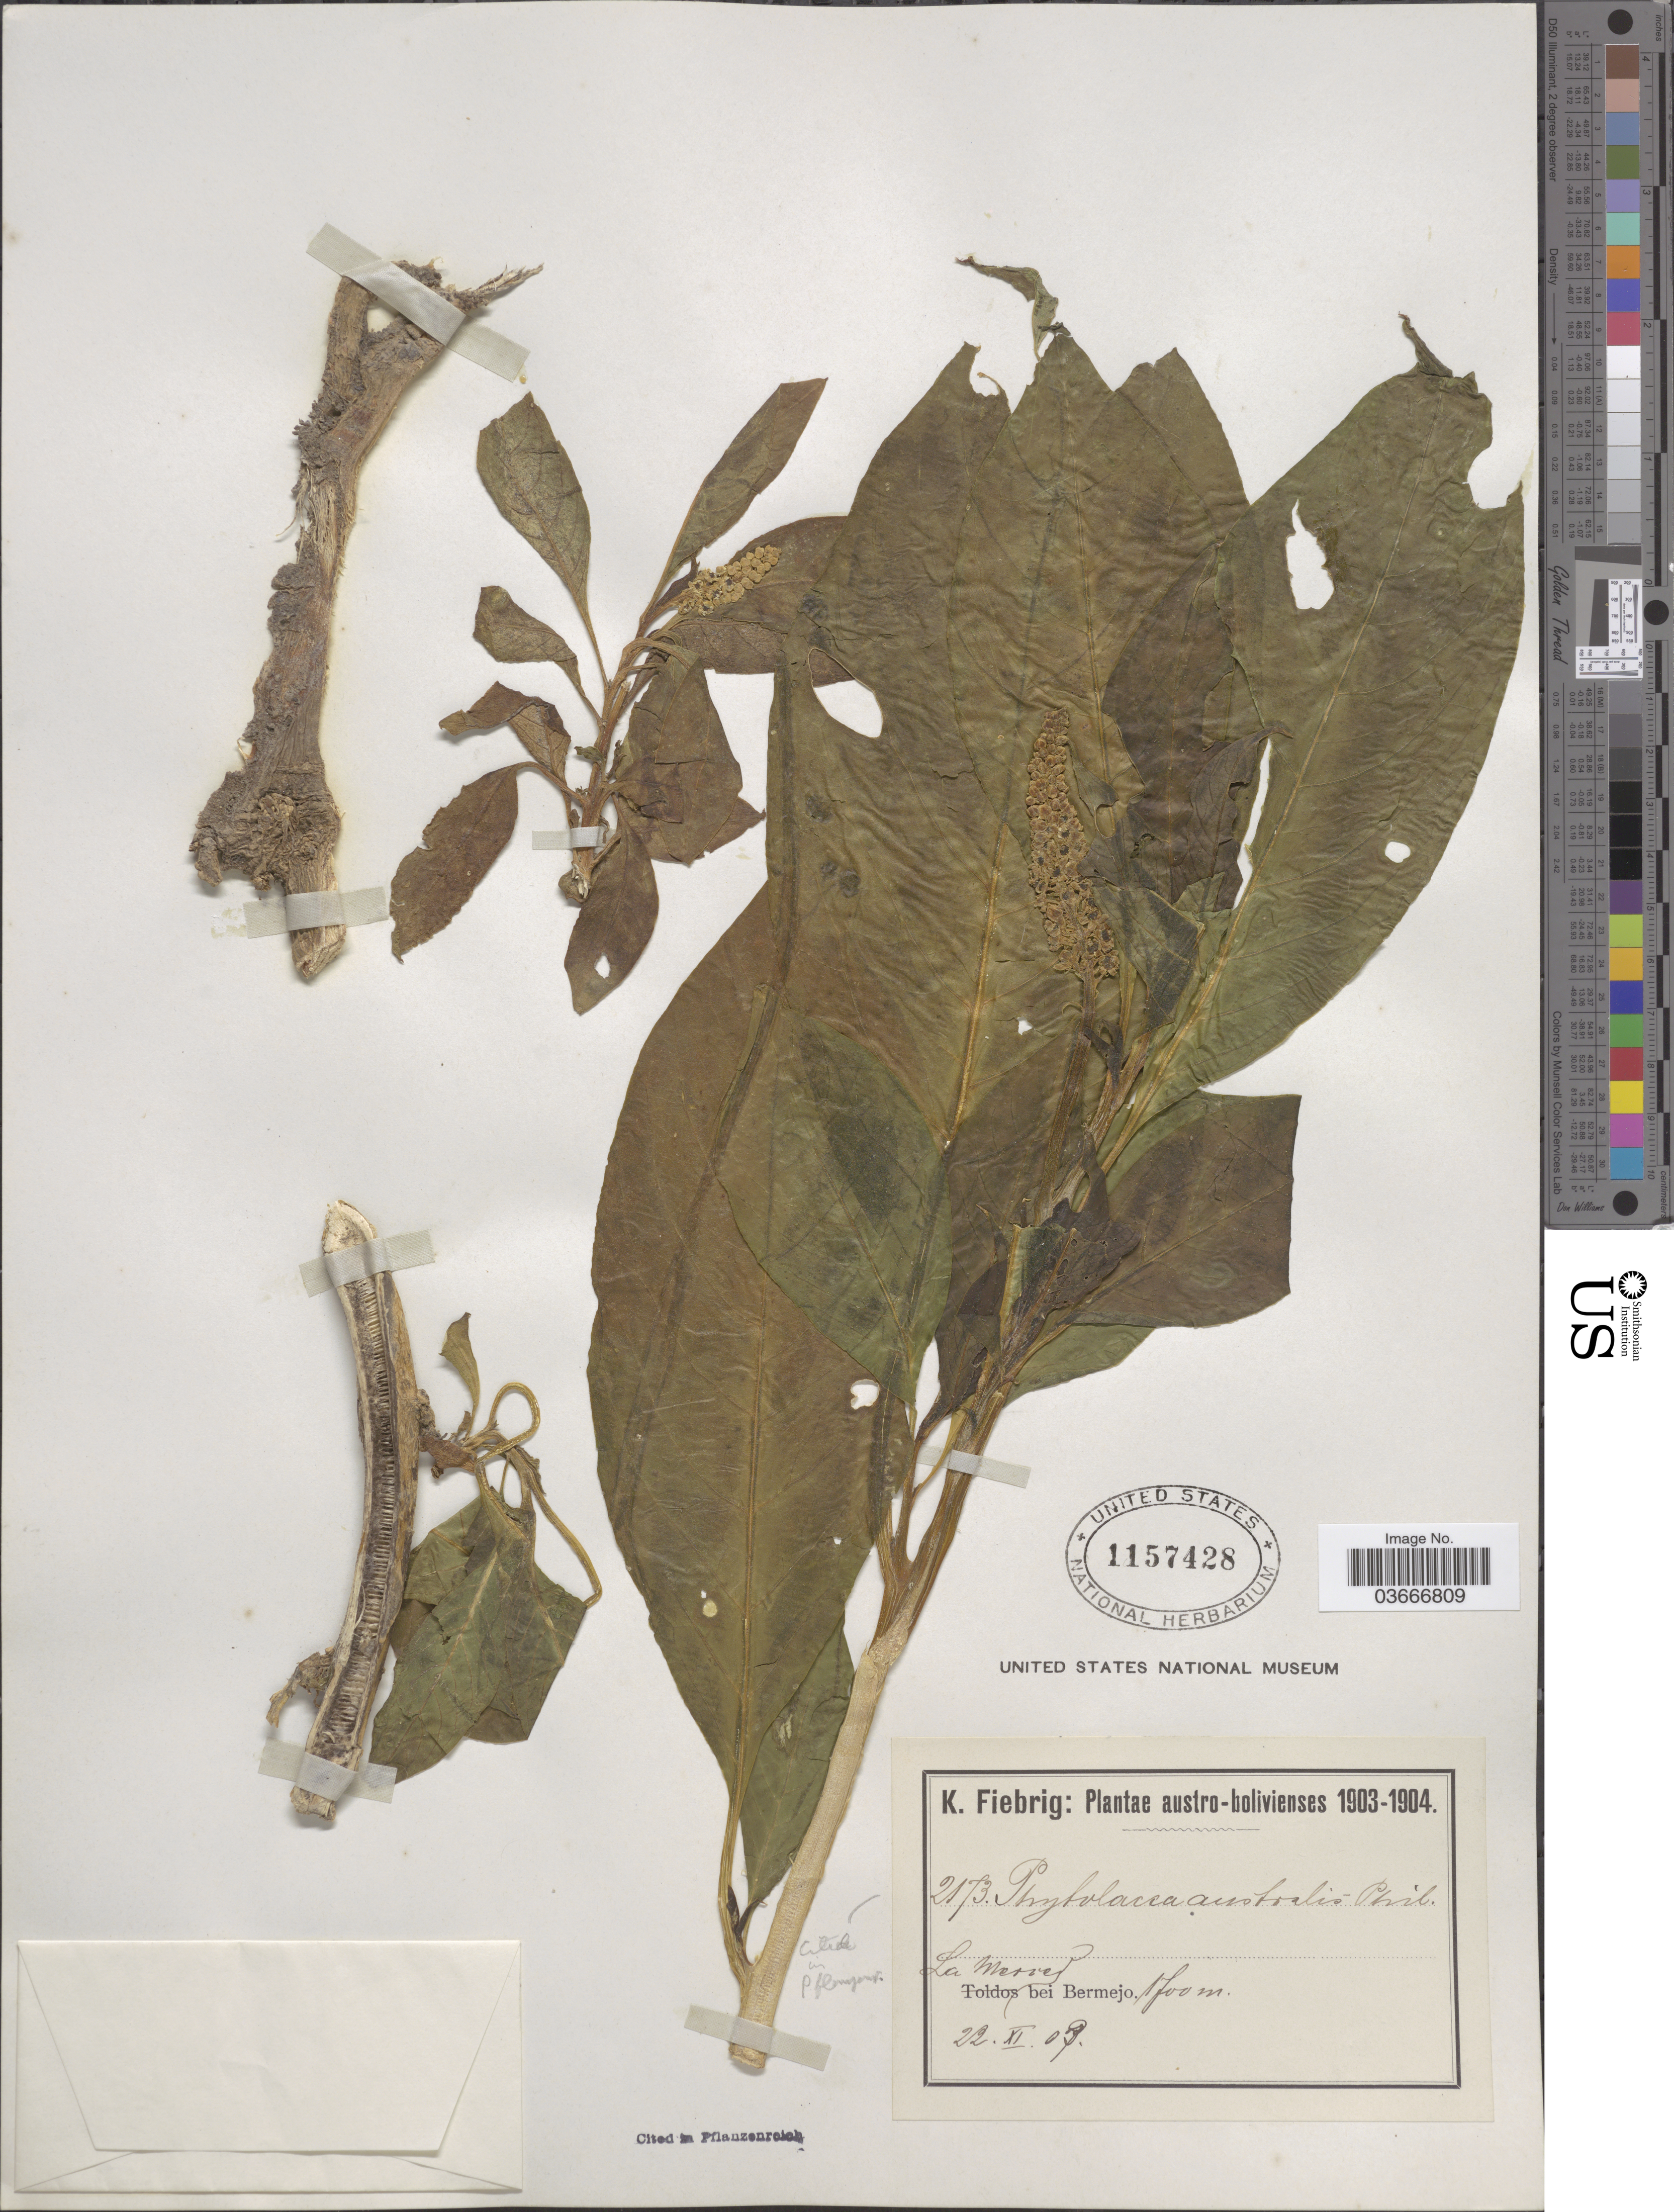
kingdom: Plantae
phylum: Tracheophyta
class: Magnoliopsida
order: Caryophyllales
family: Phytolaccaceae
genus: Phytolacca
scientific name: Phytolacca bogotensis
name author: Kunth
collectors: K. Fiebrig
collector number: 2173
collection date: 1903-11-22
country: Bolivia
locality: Austro-bolivienses. La Merced bei Bermejo.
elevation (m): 1700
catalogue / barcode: US 1157428